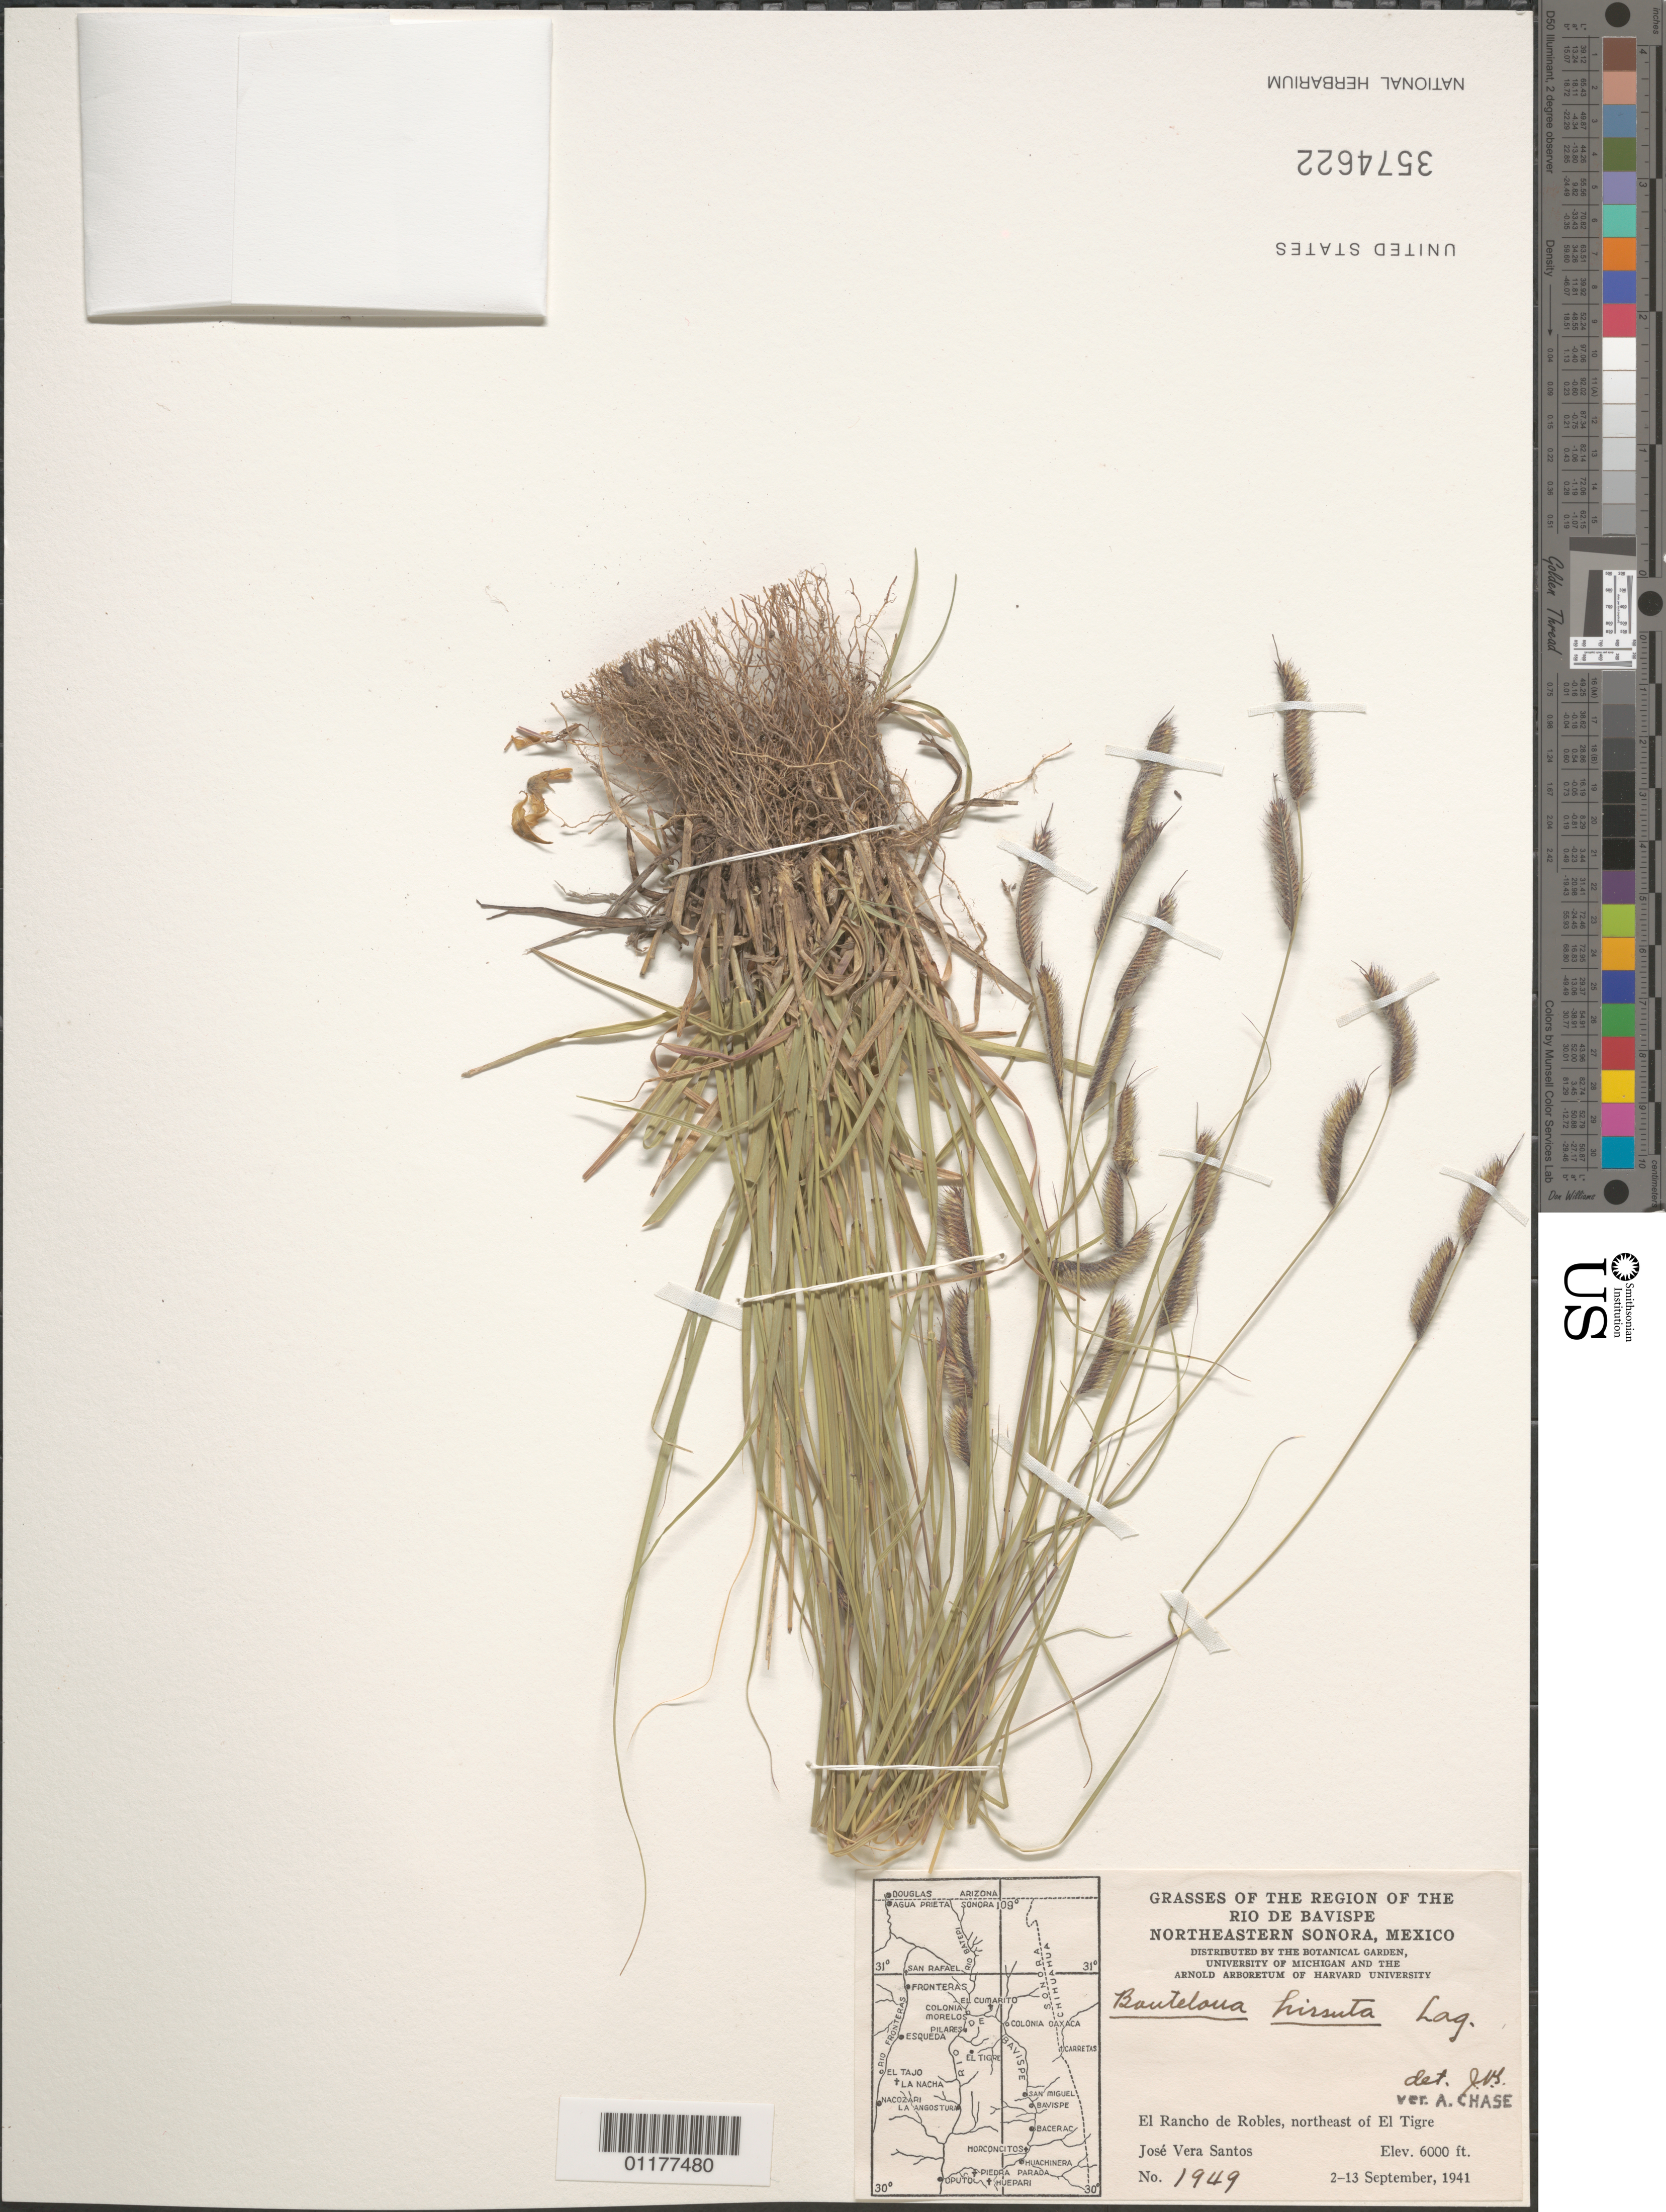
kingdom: Plantae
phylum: Tracheophyta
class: Liliopsida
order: Poales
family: Poaceae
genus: Bouteloua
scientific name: Bouteloua hirsuta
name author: Lag.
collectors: Vera Santos, J.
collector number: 1949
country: Mexico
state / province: Sonora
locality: El Rasncho de Roibles, NE of El Tigre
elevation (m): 1829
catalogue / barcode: US 3574622